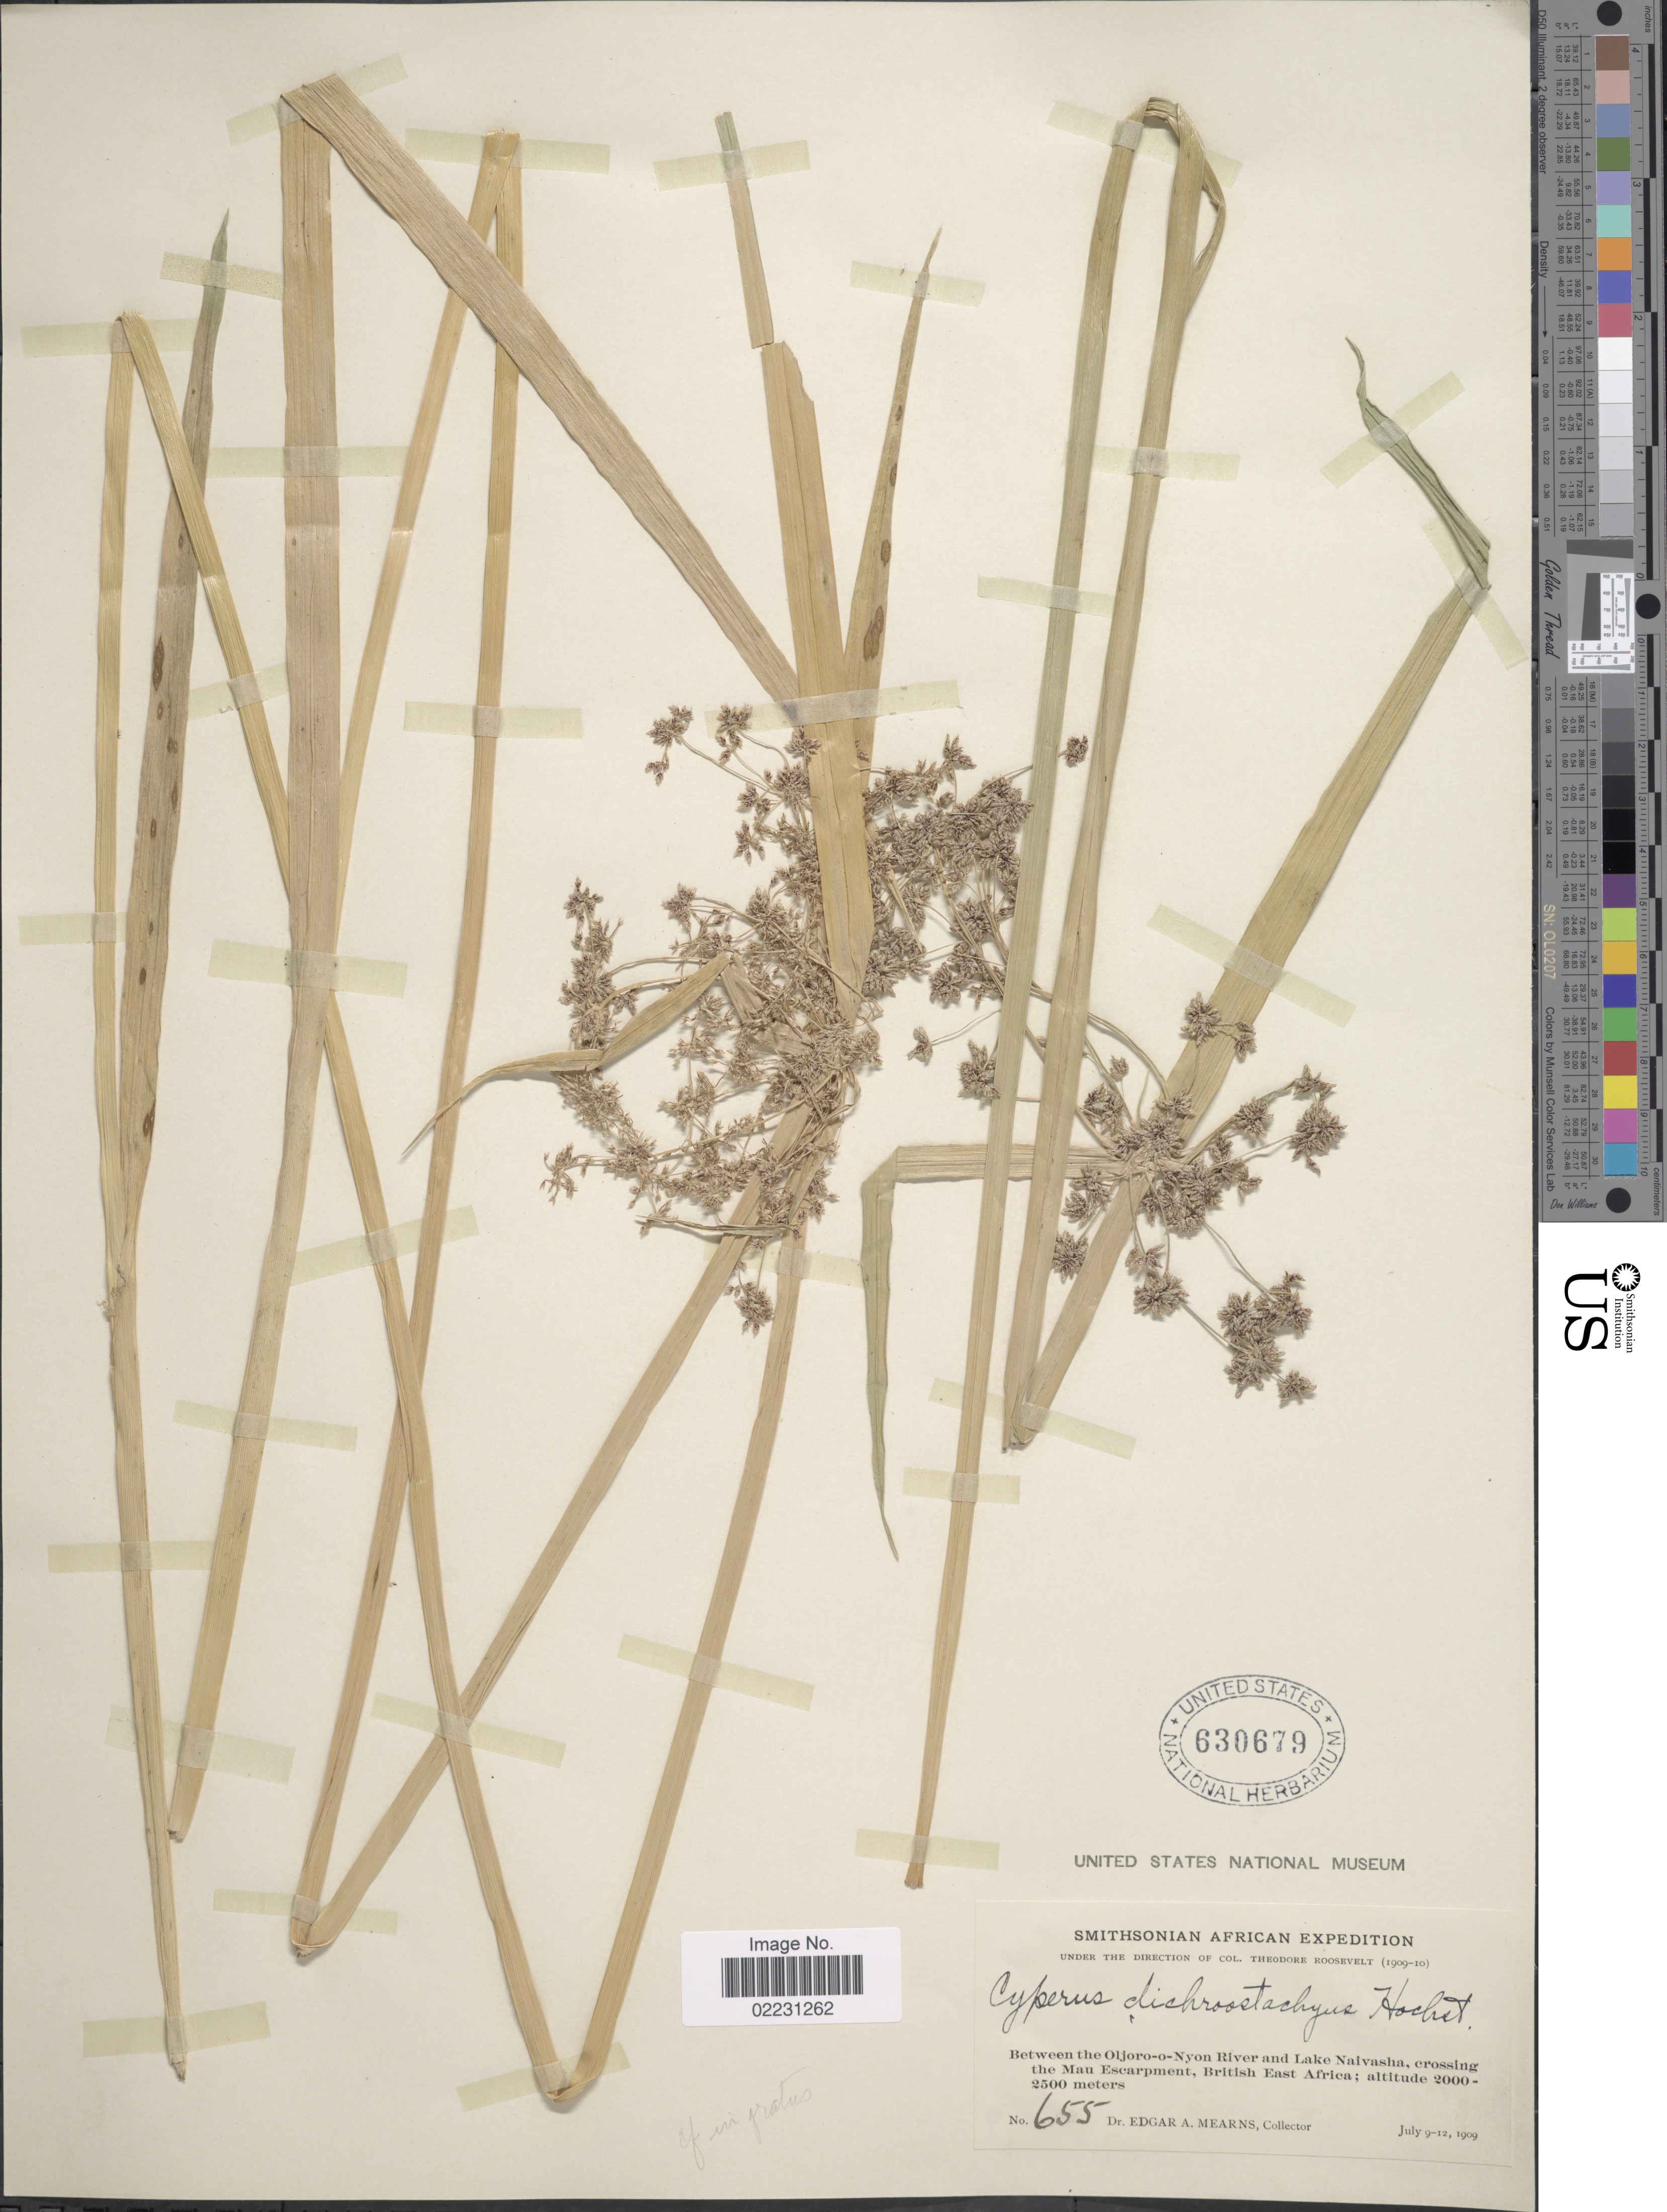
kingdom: Plantae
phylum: Tracheophyta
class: Liliopsida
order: Poales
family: Cyperaceae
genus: Cyperus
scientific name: Cyperus dichrostachyus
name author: Hochst. ex A. Rich.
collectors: E. A. Mearns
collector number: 655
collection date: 1909-07-09/1909-07-12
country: Kenya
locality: Africa. Between the Oljoro-o-Nyon River and Lake Naivasha, crossing the Mau Escarpment, British East Africa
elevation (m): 2000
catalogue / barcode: US 630679